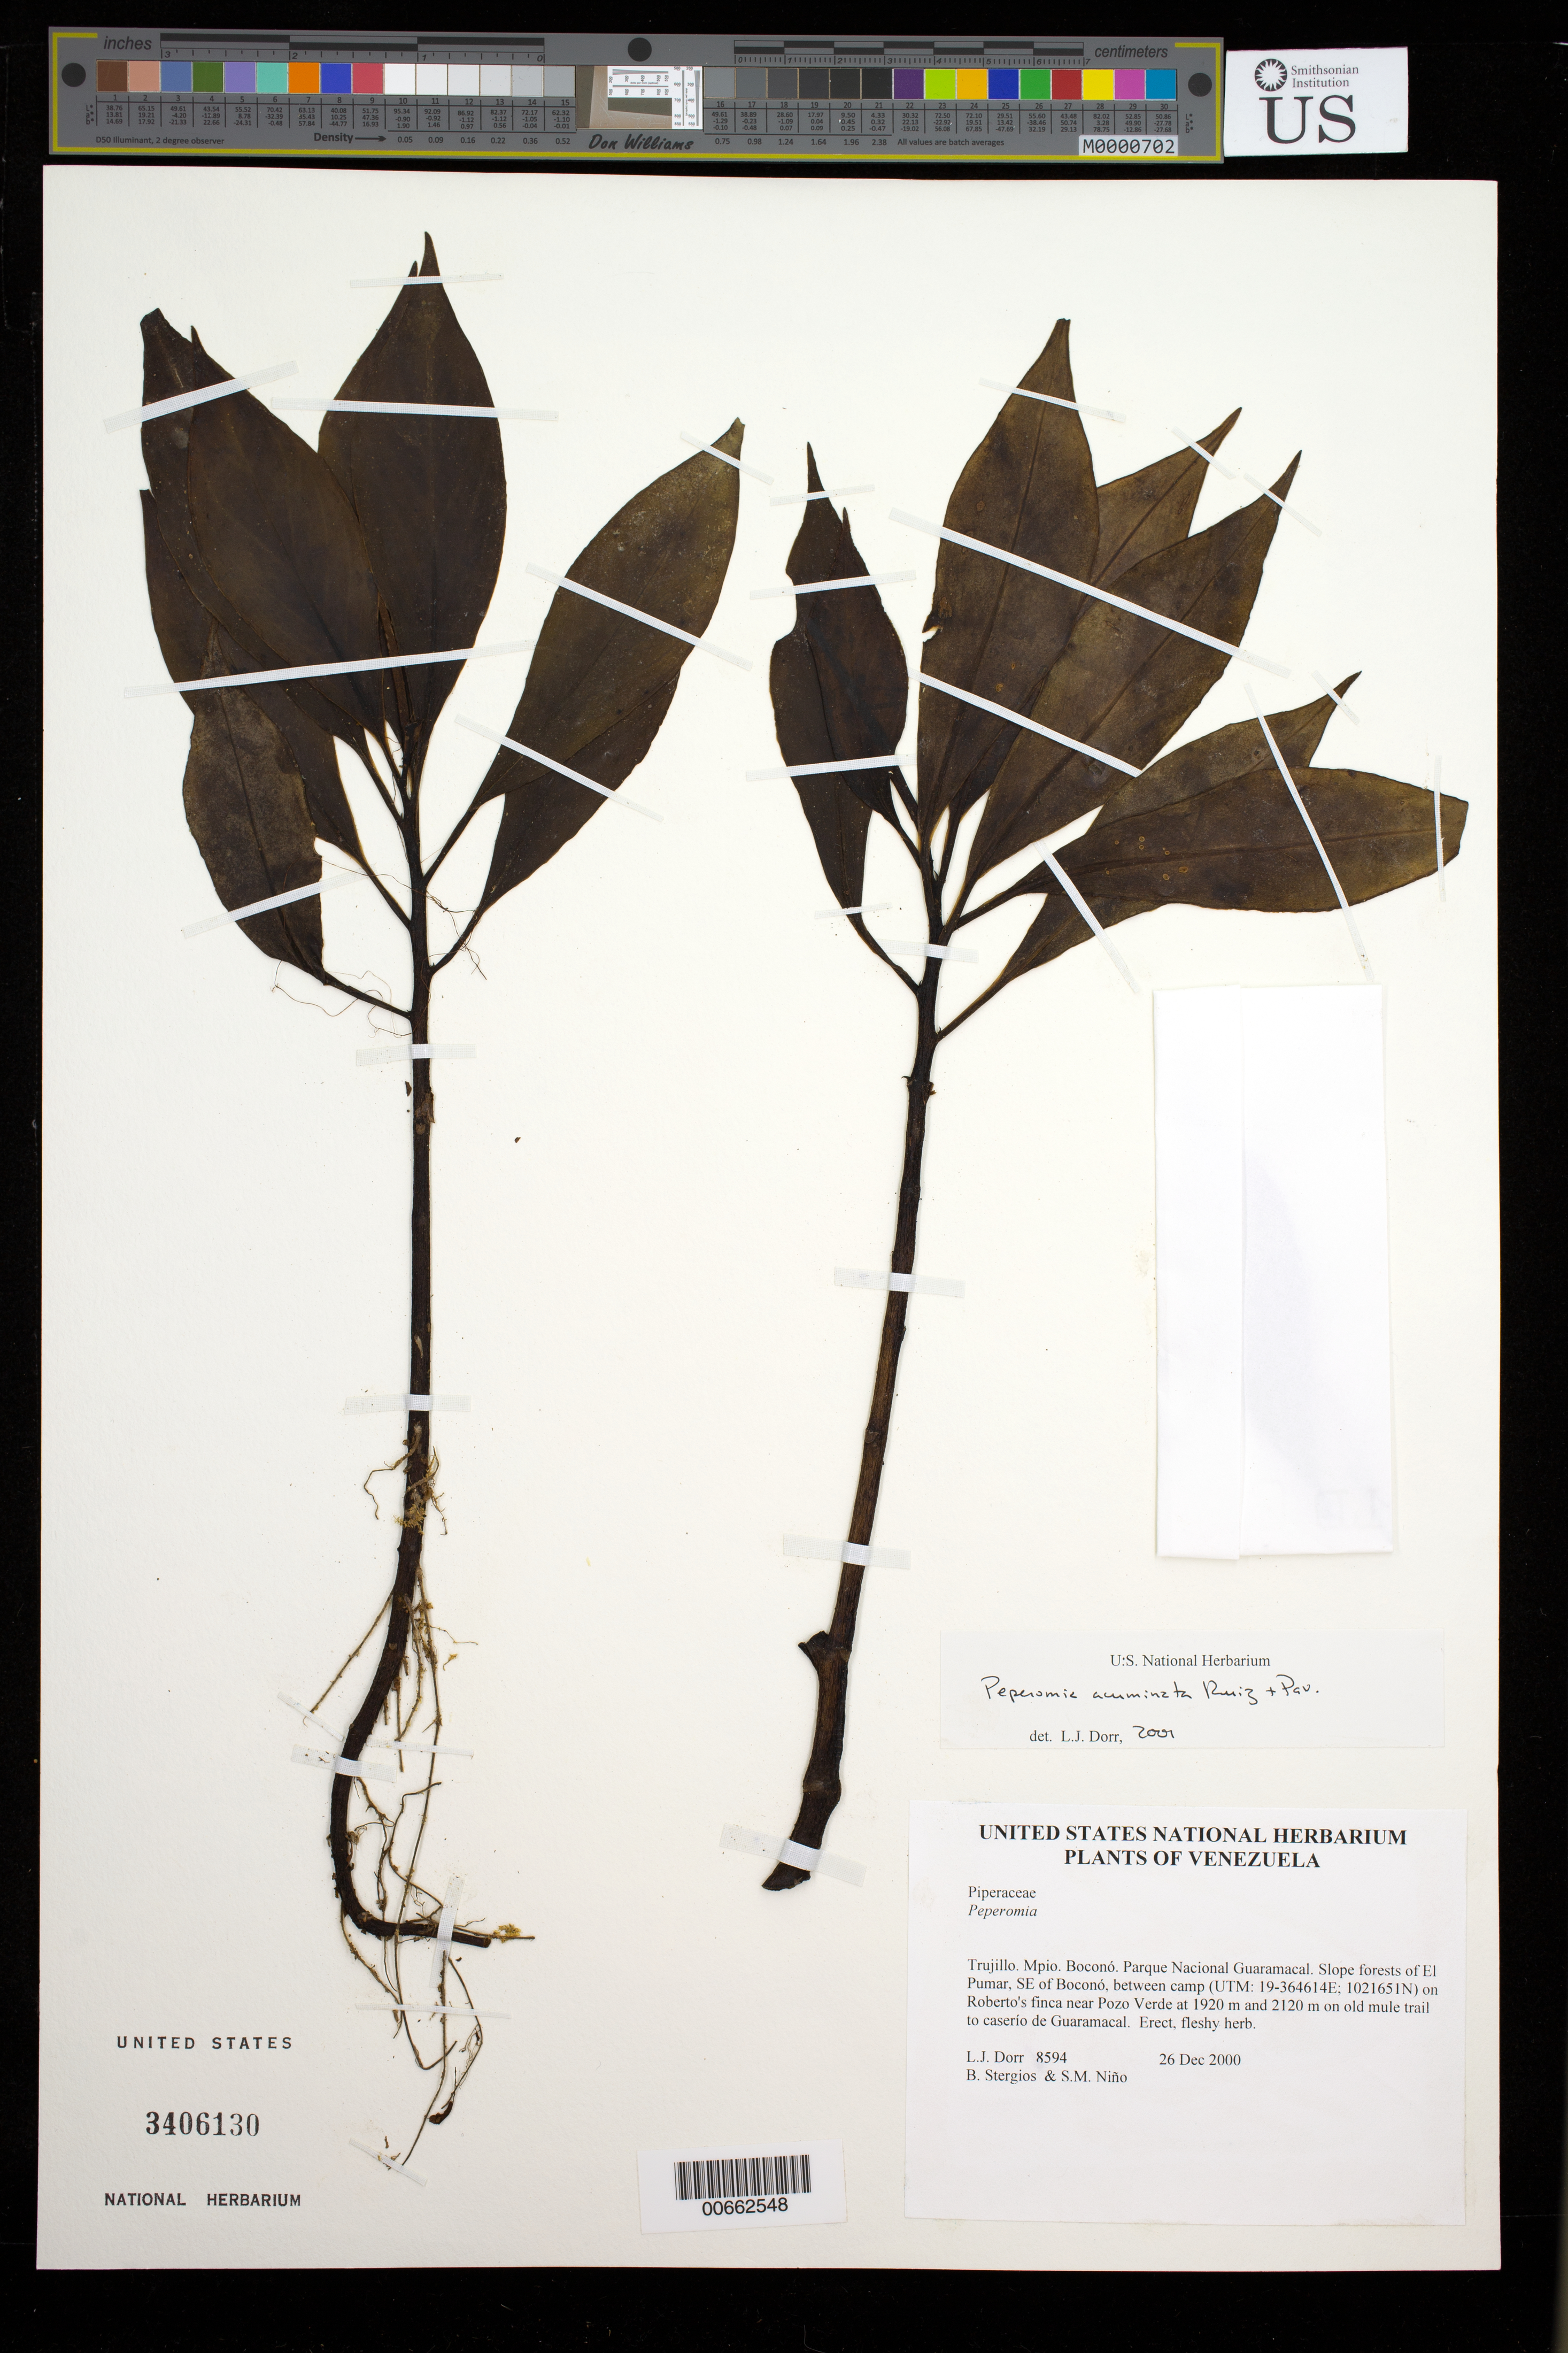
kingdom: Plantae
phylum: Tracheophyta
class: Magnoliopsida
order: Piperales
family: Piperaceae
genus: Peperomia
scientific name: Peperomia acuminata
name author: Ruiz & Pav.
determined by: Dorr, L. J., (BOT), Smithsonian Institution - National Museum of Natural History (UNITED STATES)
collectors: L. J. Dorr, B. G. Stergios & S. M. Niño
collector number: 8594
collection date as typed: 26 Dec 2000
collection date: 2000-12-26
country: Venezuela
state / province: Trujillo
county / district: Boconó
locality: Parque Nacional Guaramacal. El Pumar, SE of Boconó, between camp on Roberto's finca near Pozo Verde at 1920 m and 2120 m on old mule trail to caserío de Guaramacal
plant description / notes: PORT, US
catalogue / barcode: US 3406130